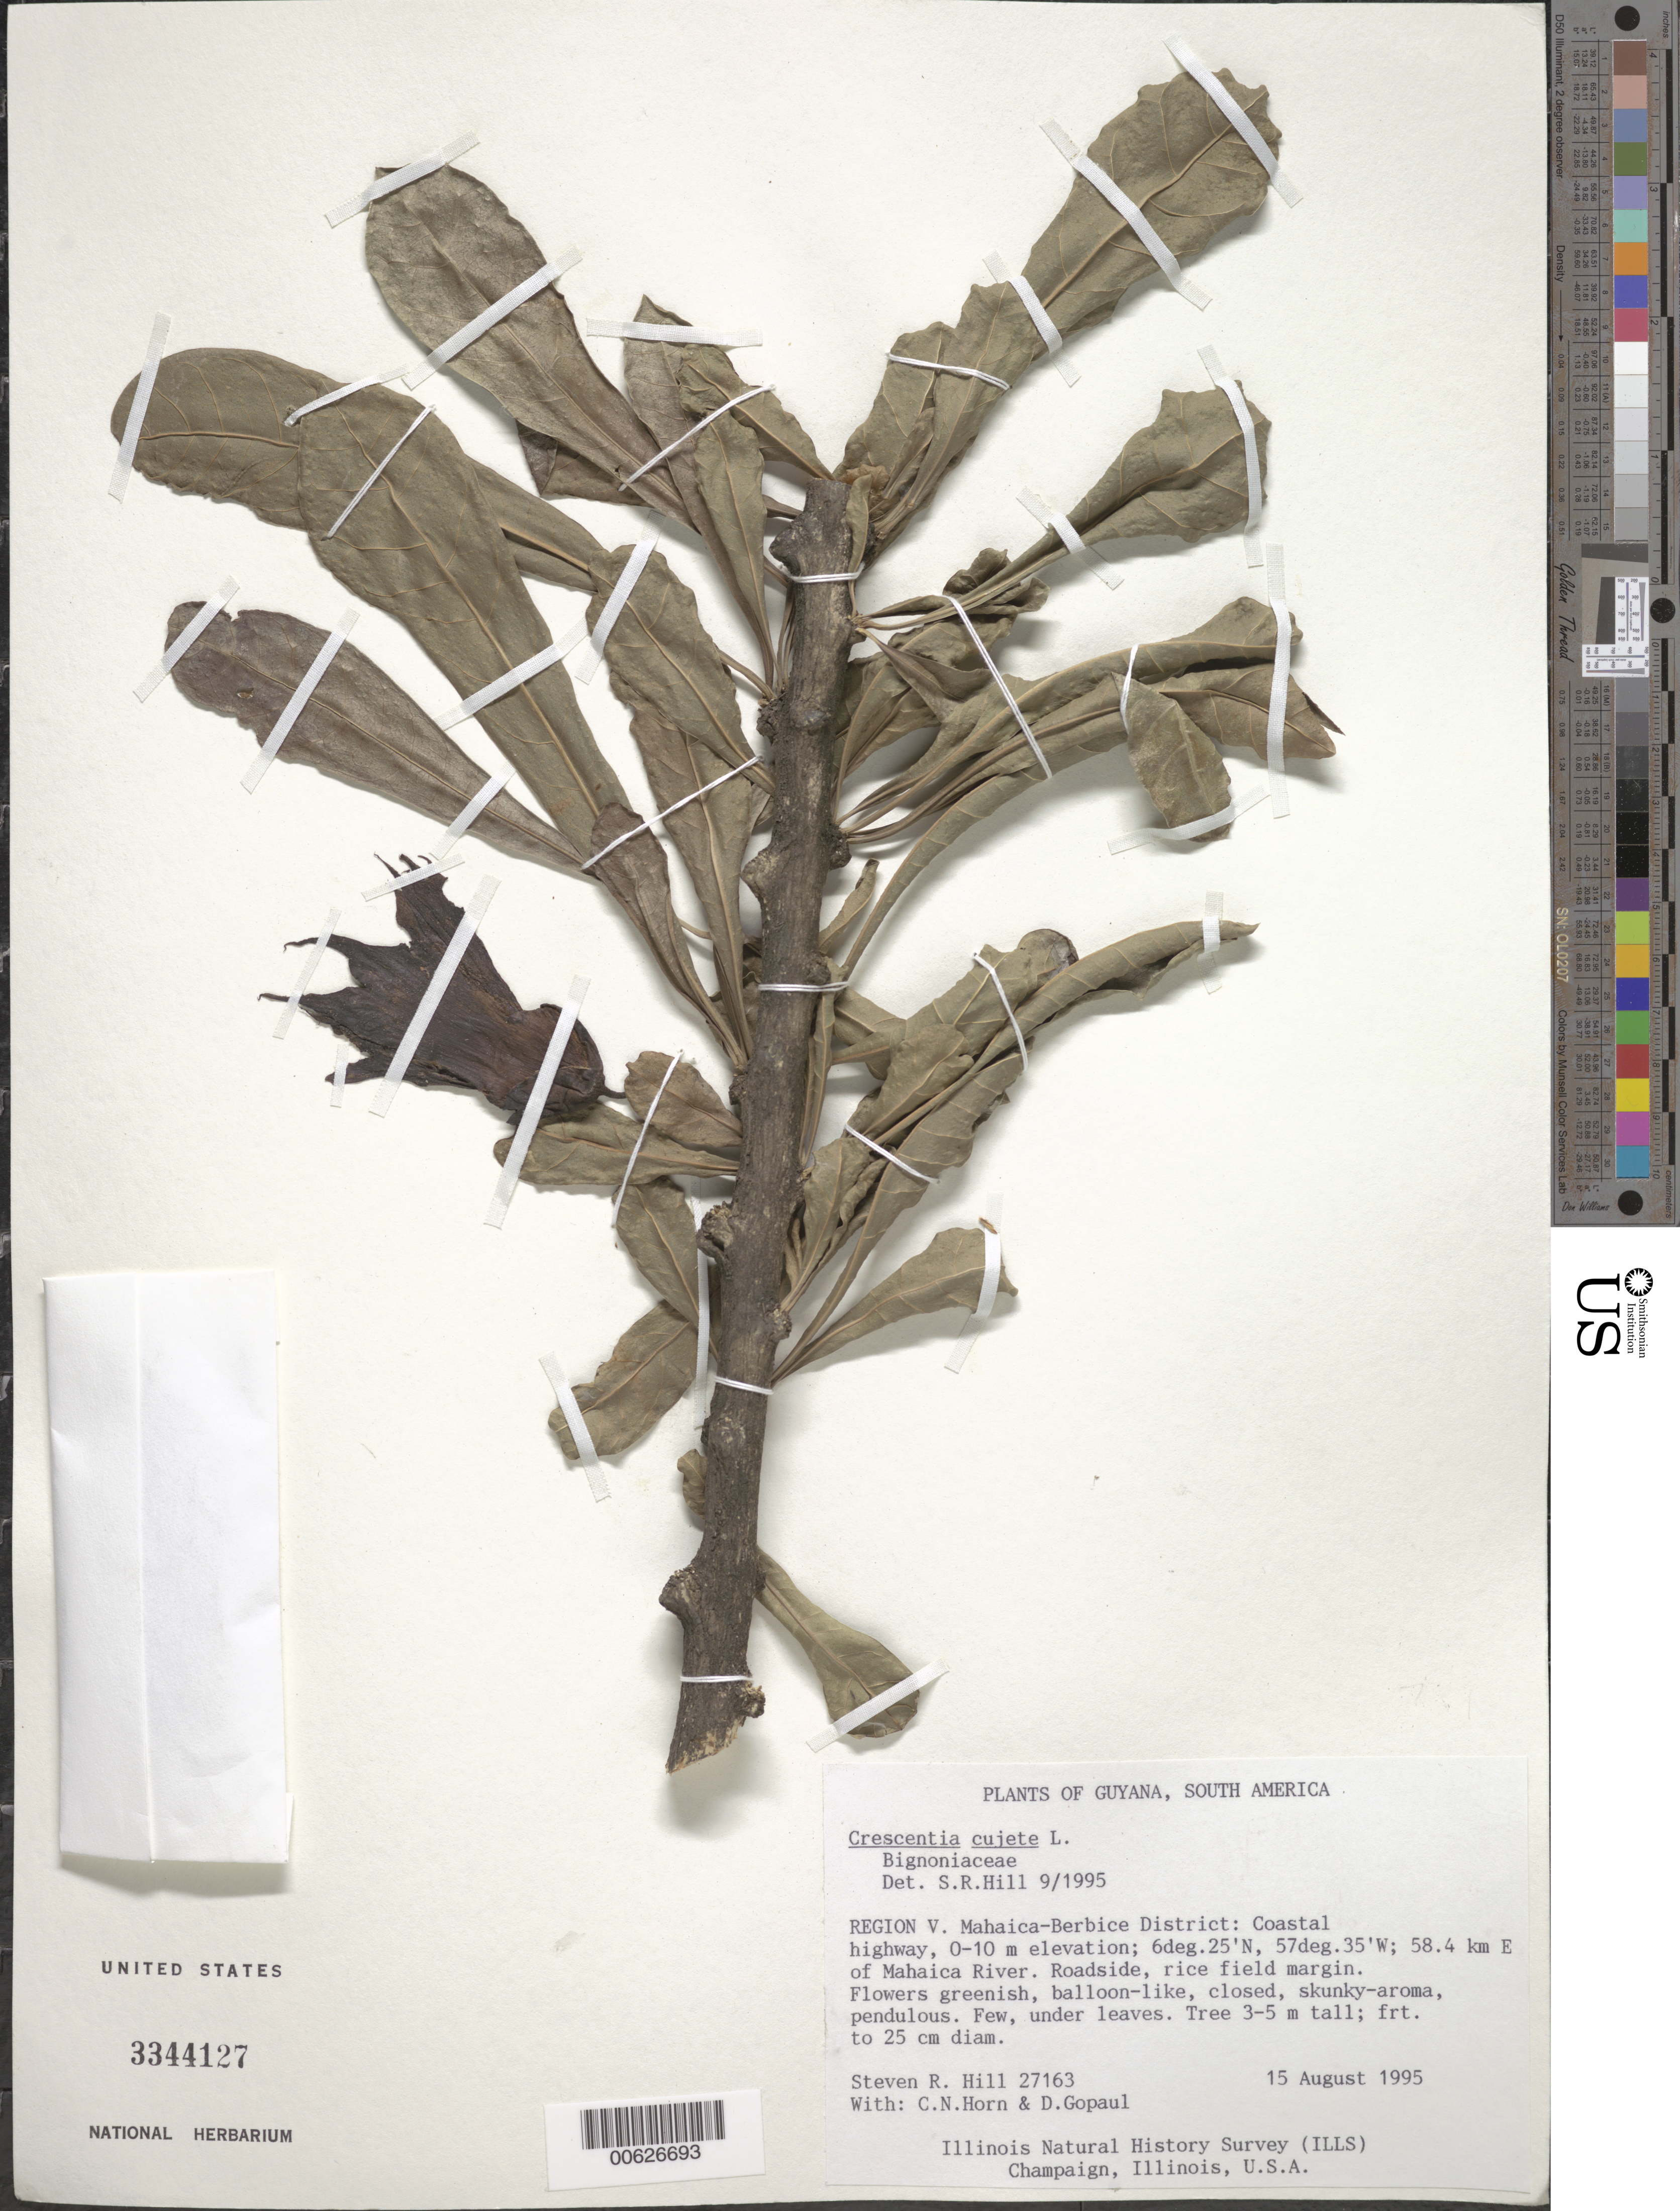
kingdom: Plantae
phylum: Tracheophyta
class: Magnoliopsida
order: Lamiales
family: Bignoniaceae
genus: Crescentia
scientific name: Crescentia cujete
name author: L.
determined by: Hill, Steven R.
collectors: S. R. Hill, C. N. Horn & D. Gopaul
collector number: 27163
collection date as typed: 15-Aug-95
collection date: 1995-08-15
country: Guyana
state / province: Mahaica-Berbice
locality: Mahaica R., 58.4 km E of on coastal hwy.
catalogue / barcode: US 3344127